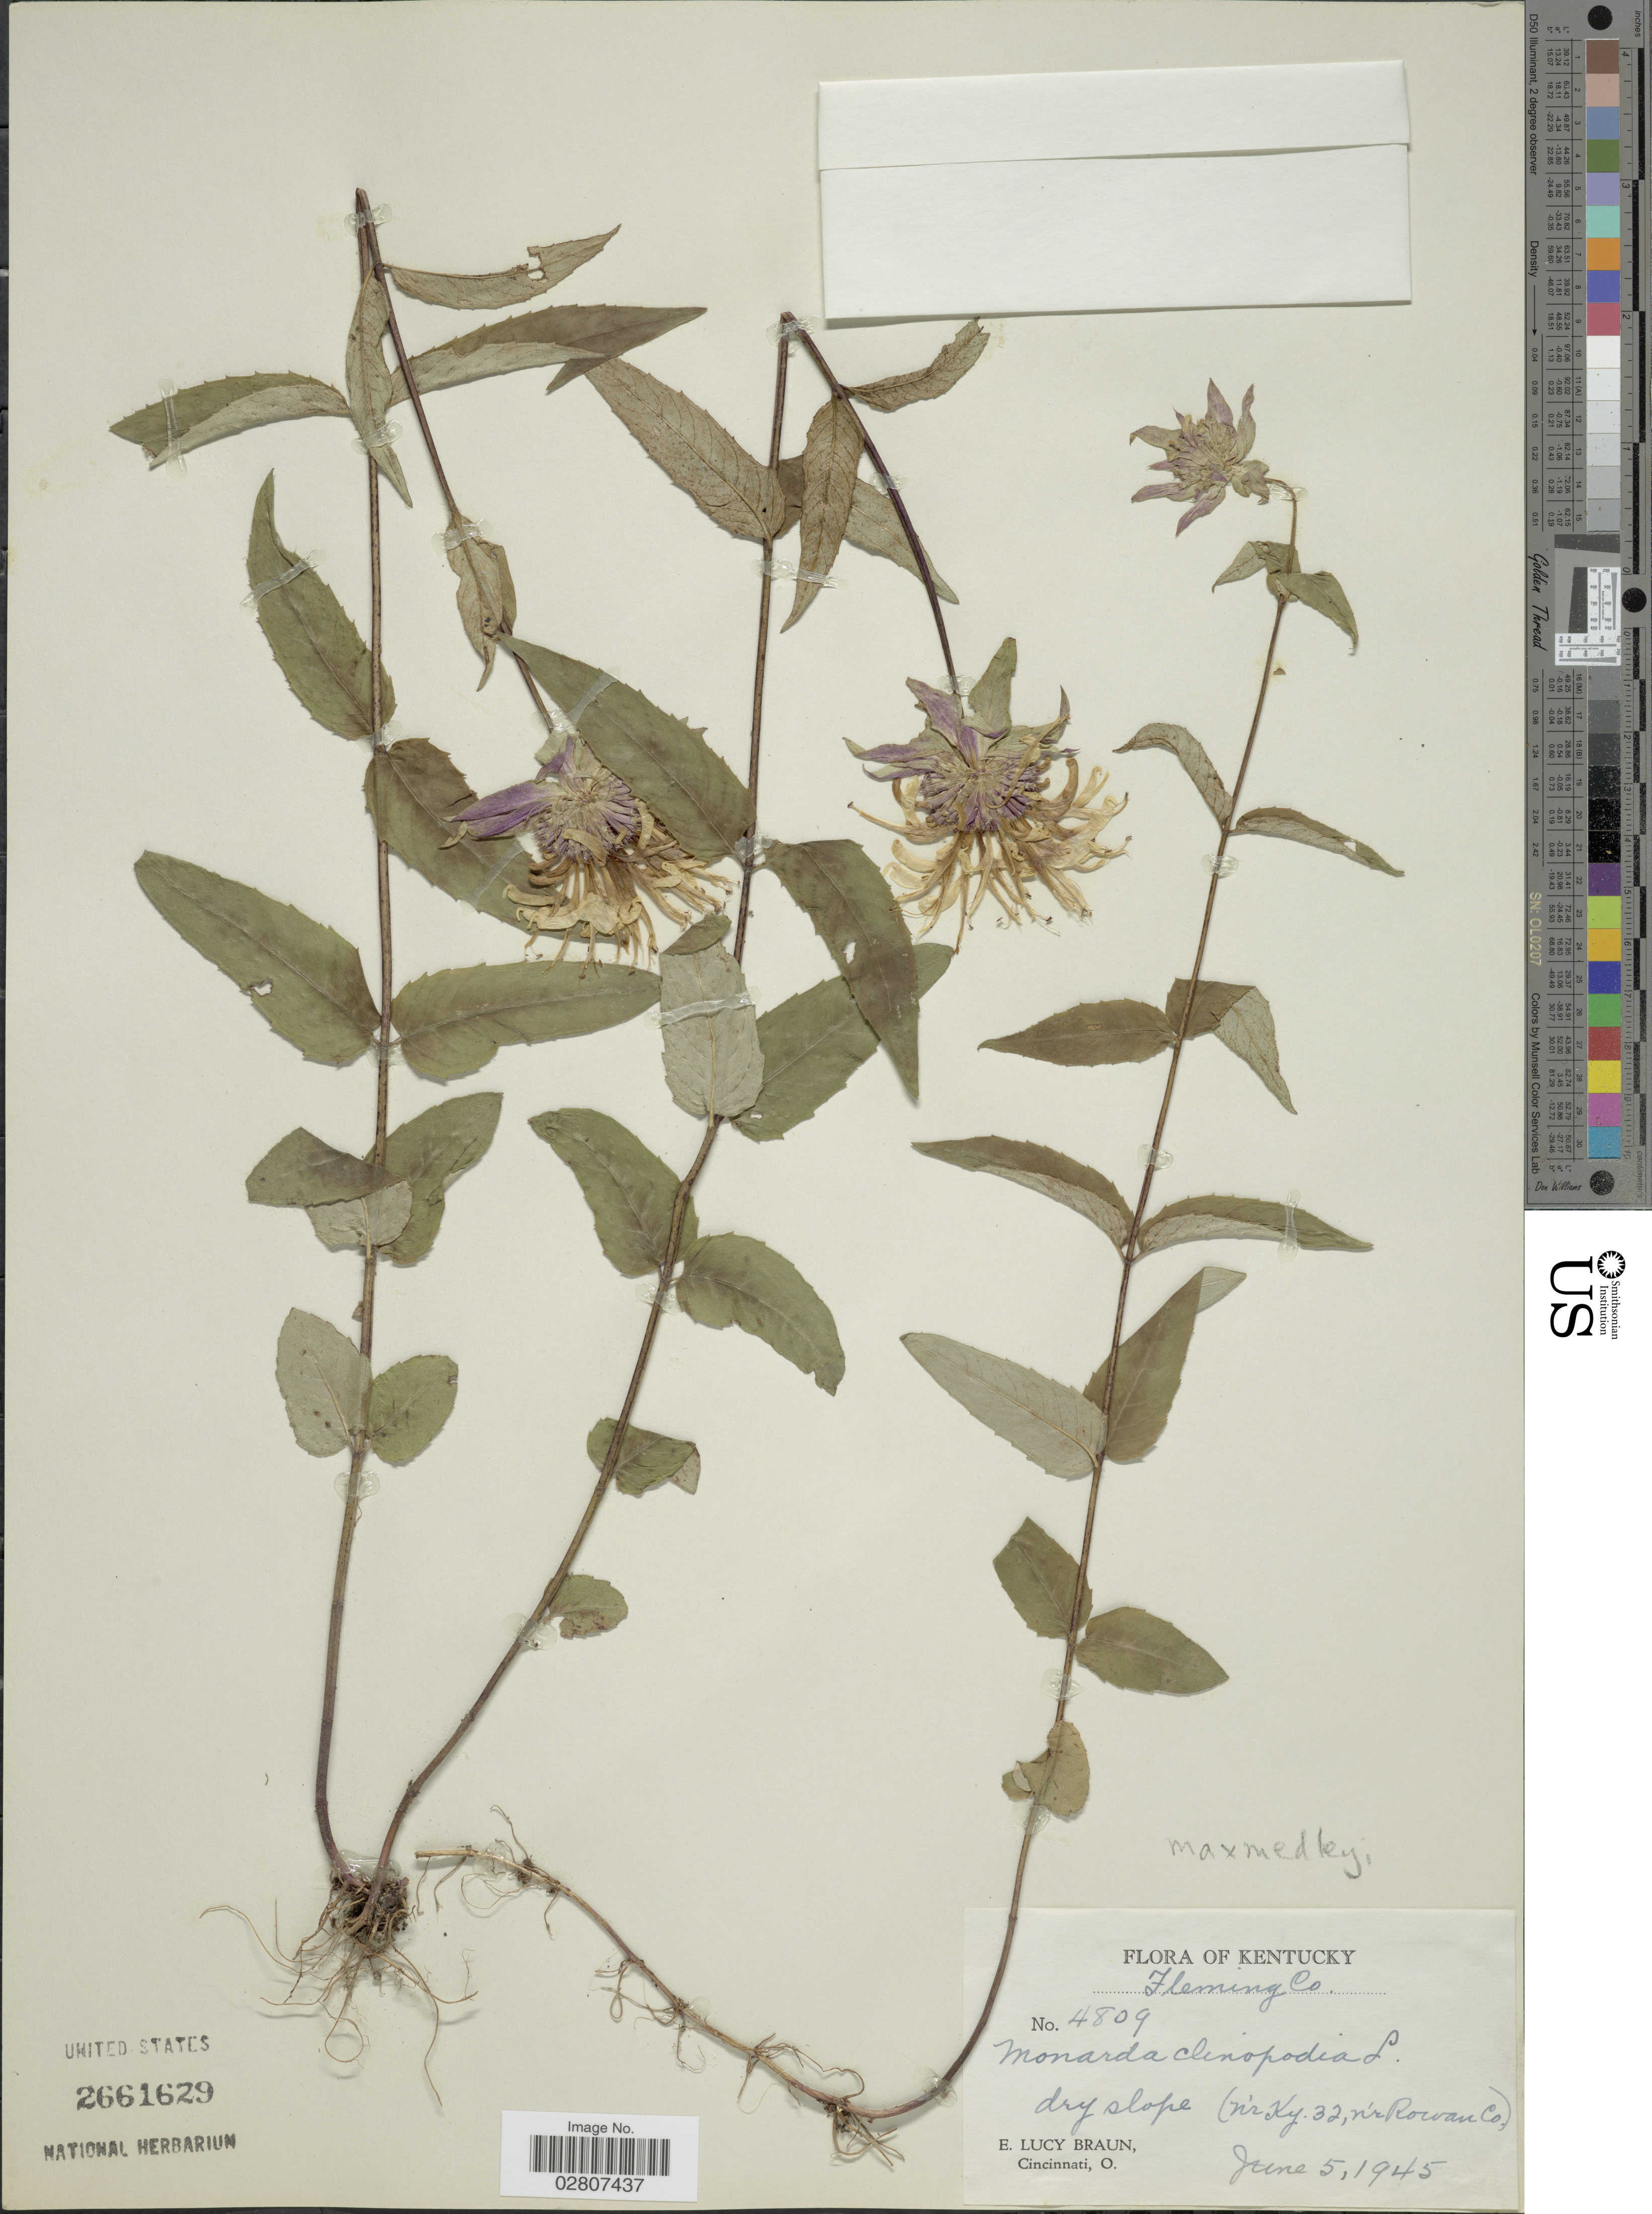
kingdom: Plantae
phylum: Tracheophyta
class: Magnoliopsida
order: Lamiales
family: Lamiaceae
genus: Monarda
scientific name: Monarda clinopodia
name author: L.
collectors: E. L. Braun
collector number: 4809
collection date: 1945-06-05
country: United States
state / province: Kentucky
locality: Fleming Co., Dry slope (nr Ky. 32, nr Rowan Co.)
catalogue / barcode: US 2661629